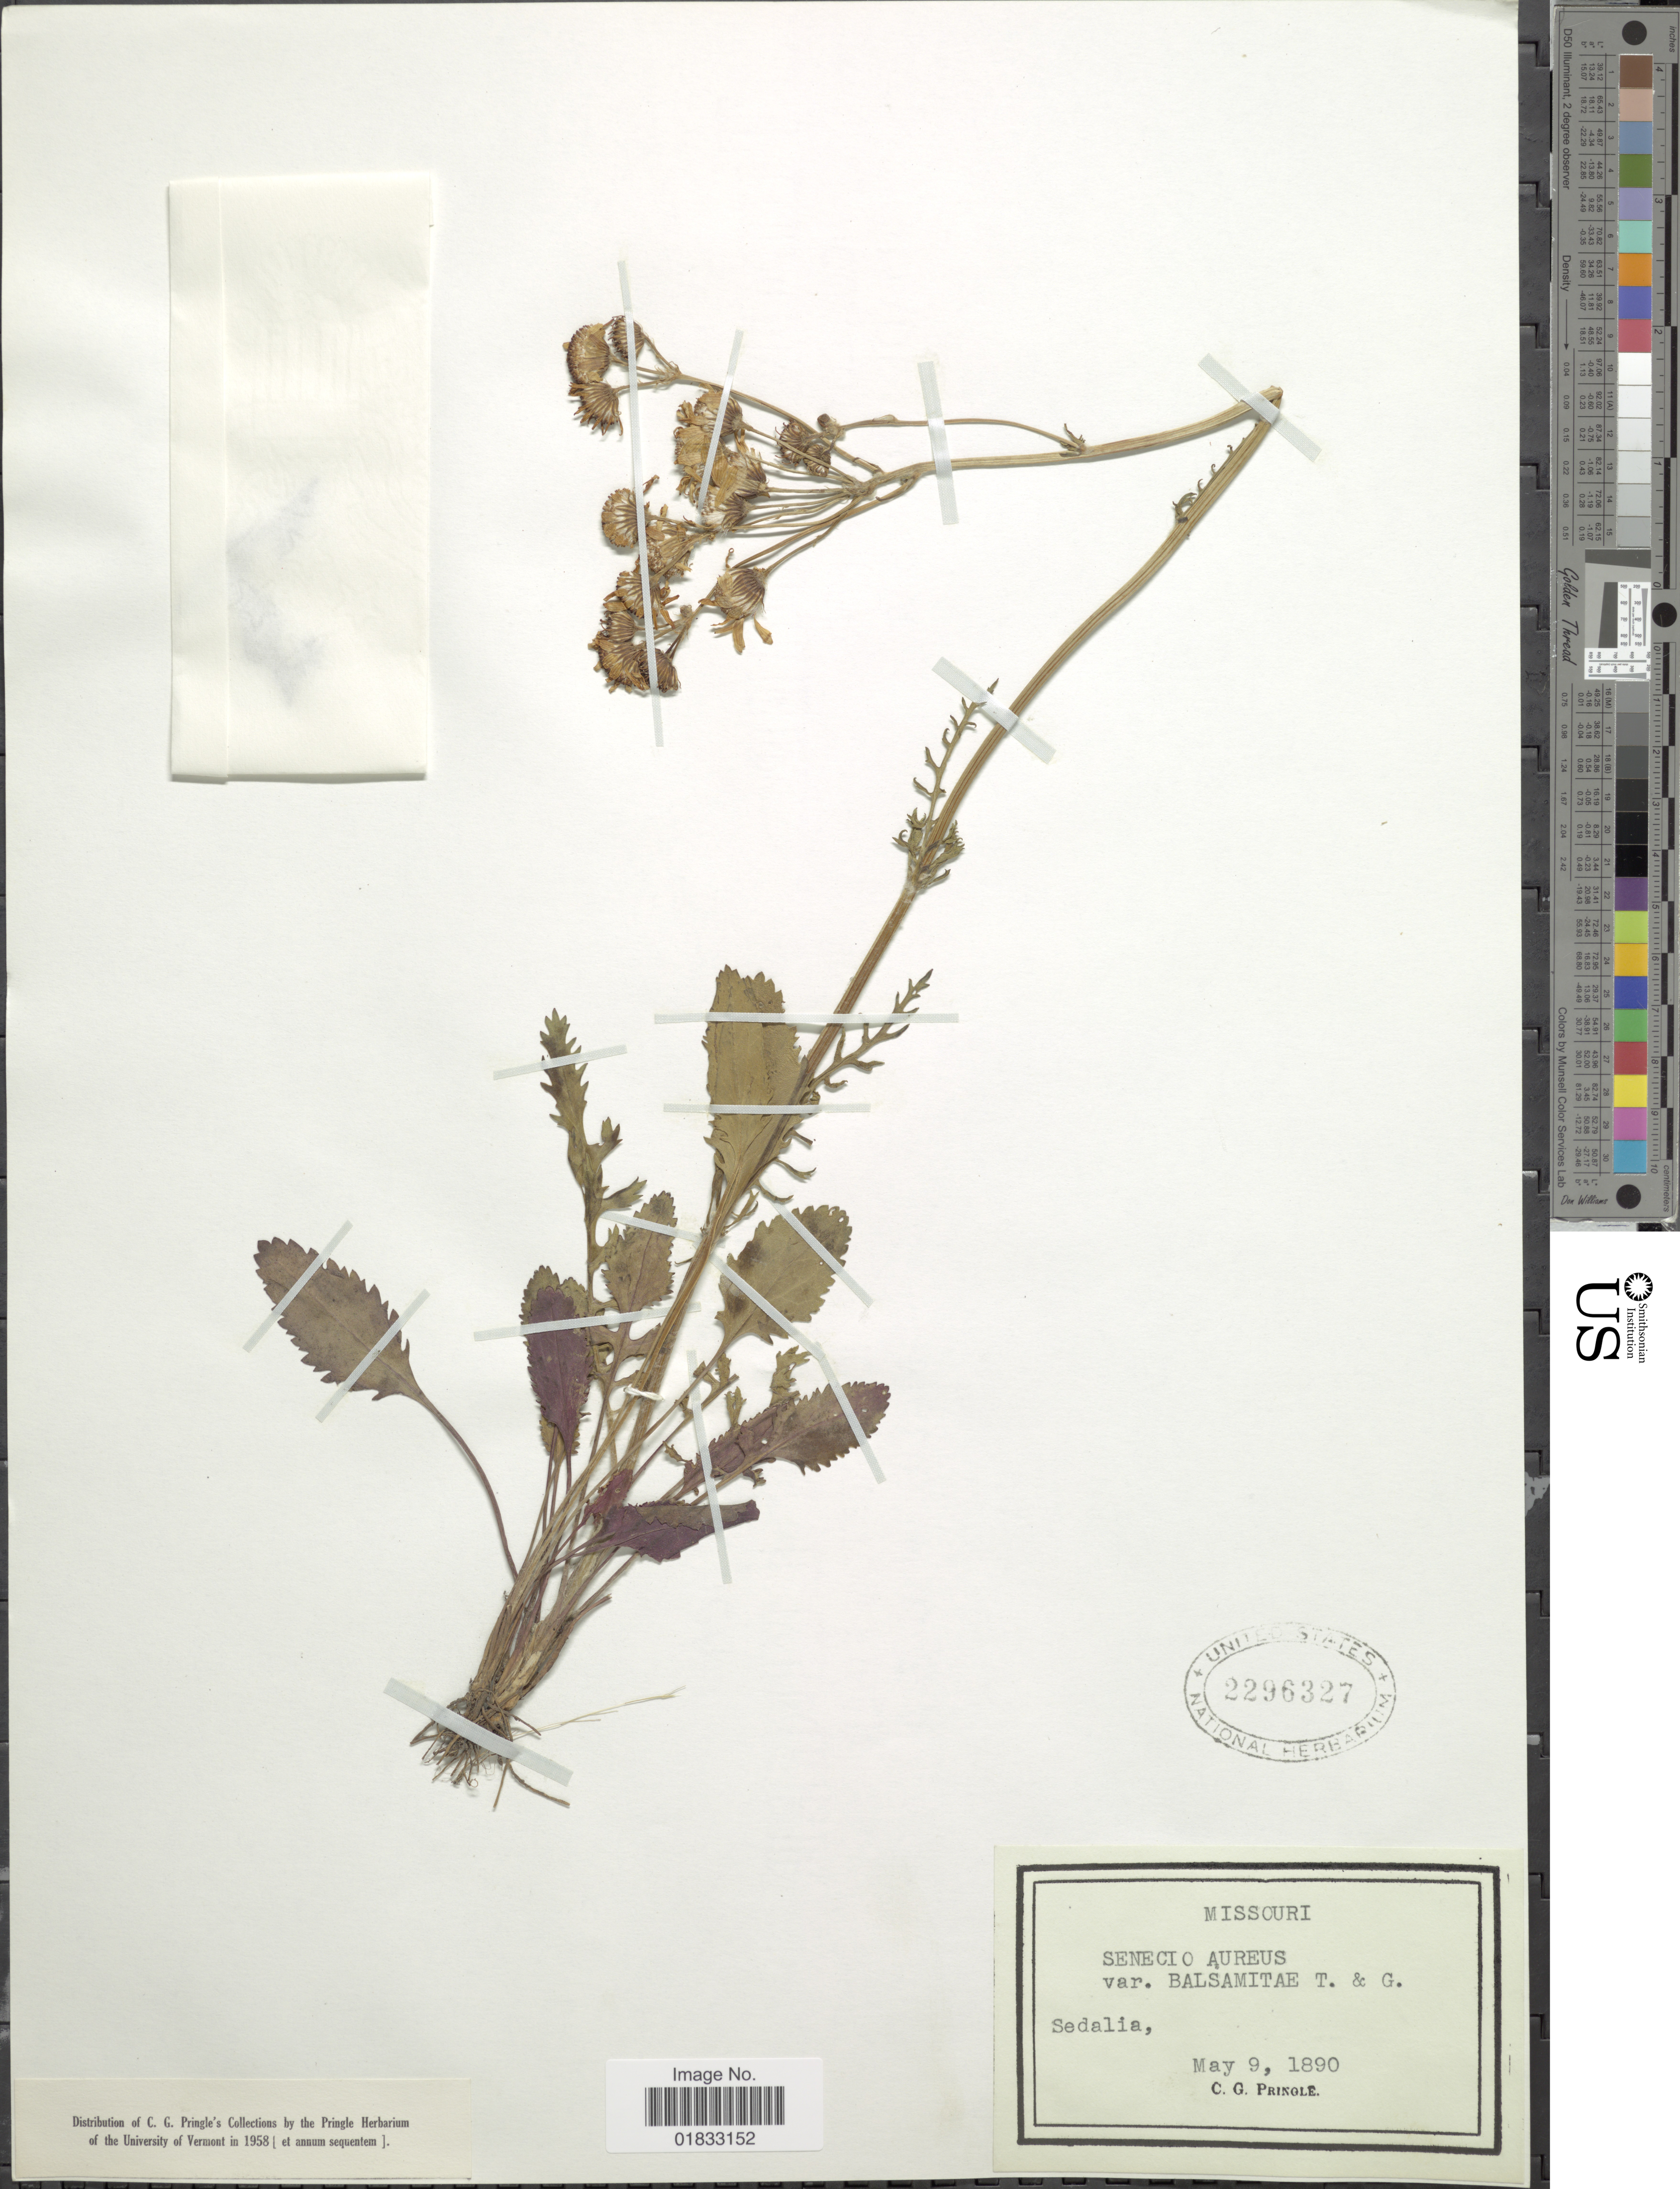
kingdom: Plantae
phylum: Tracheophyta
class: Magnoliopsida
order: Asterales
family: Asteraceae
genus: Packera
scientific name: Packera aurea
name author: (L.) Á. Löve & D. Löve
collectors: C. G. Pringle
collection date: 1890-05-09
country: United States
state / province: Missouri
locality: Sedalia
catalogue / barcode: US 2296327